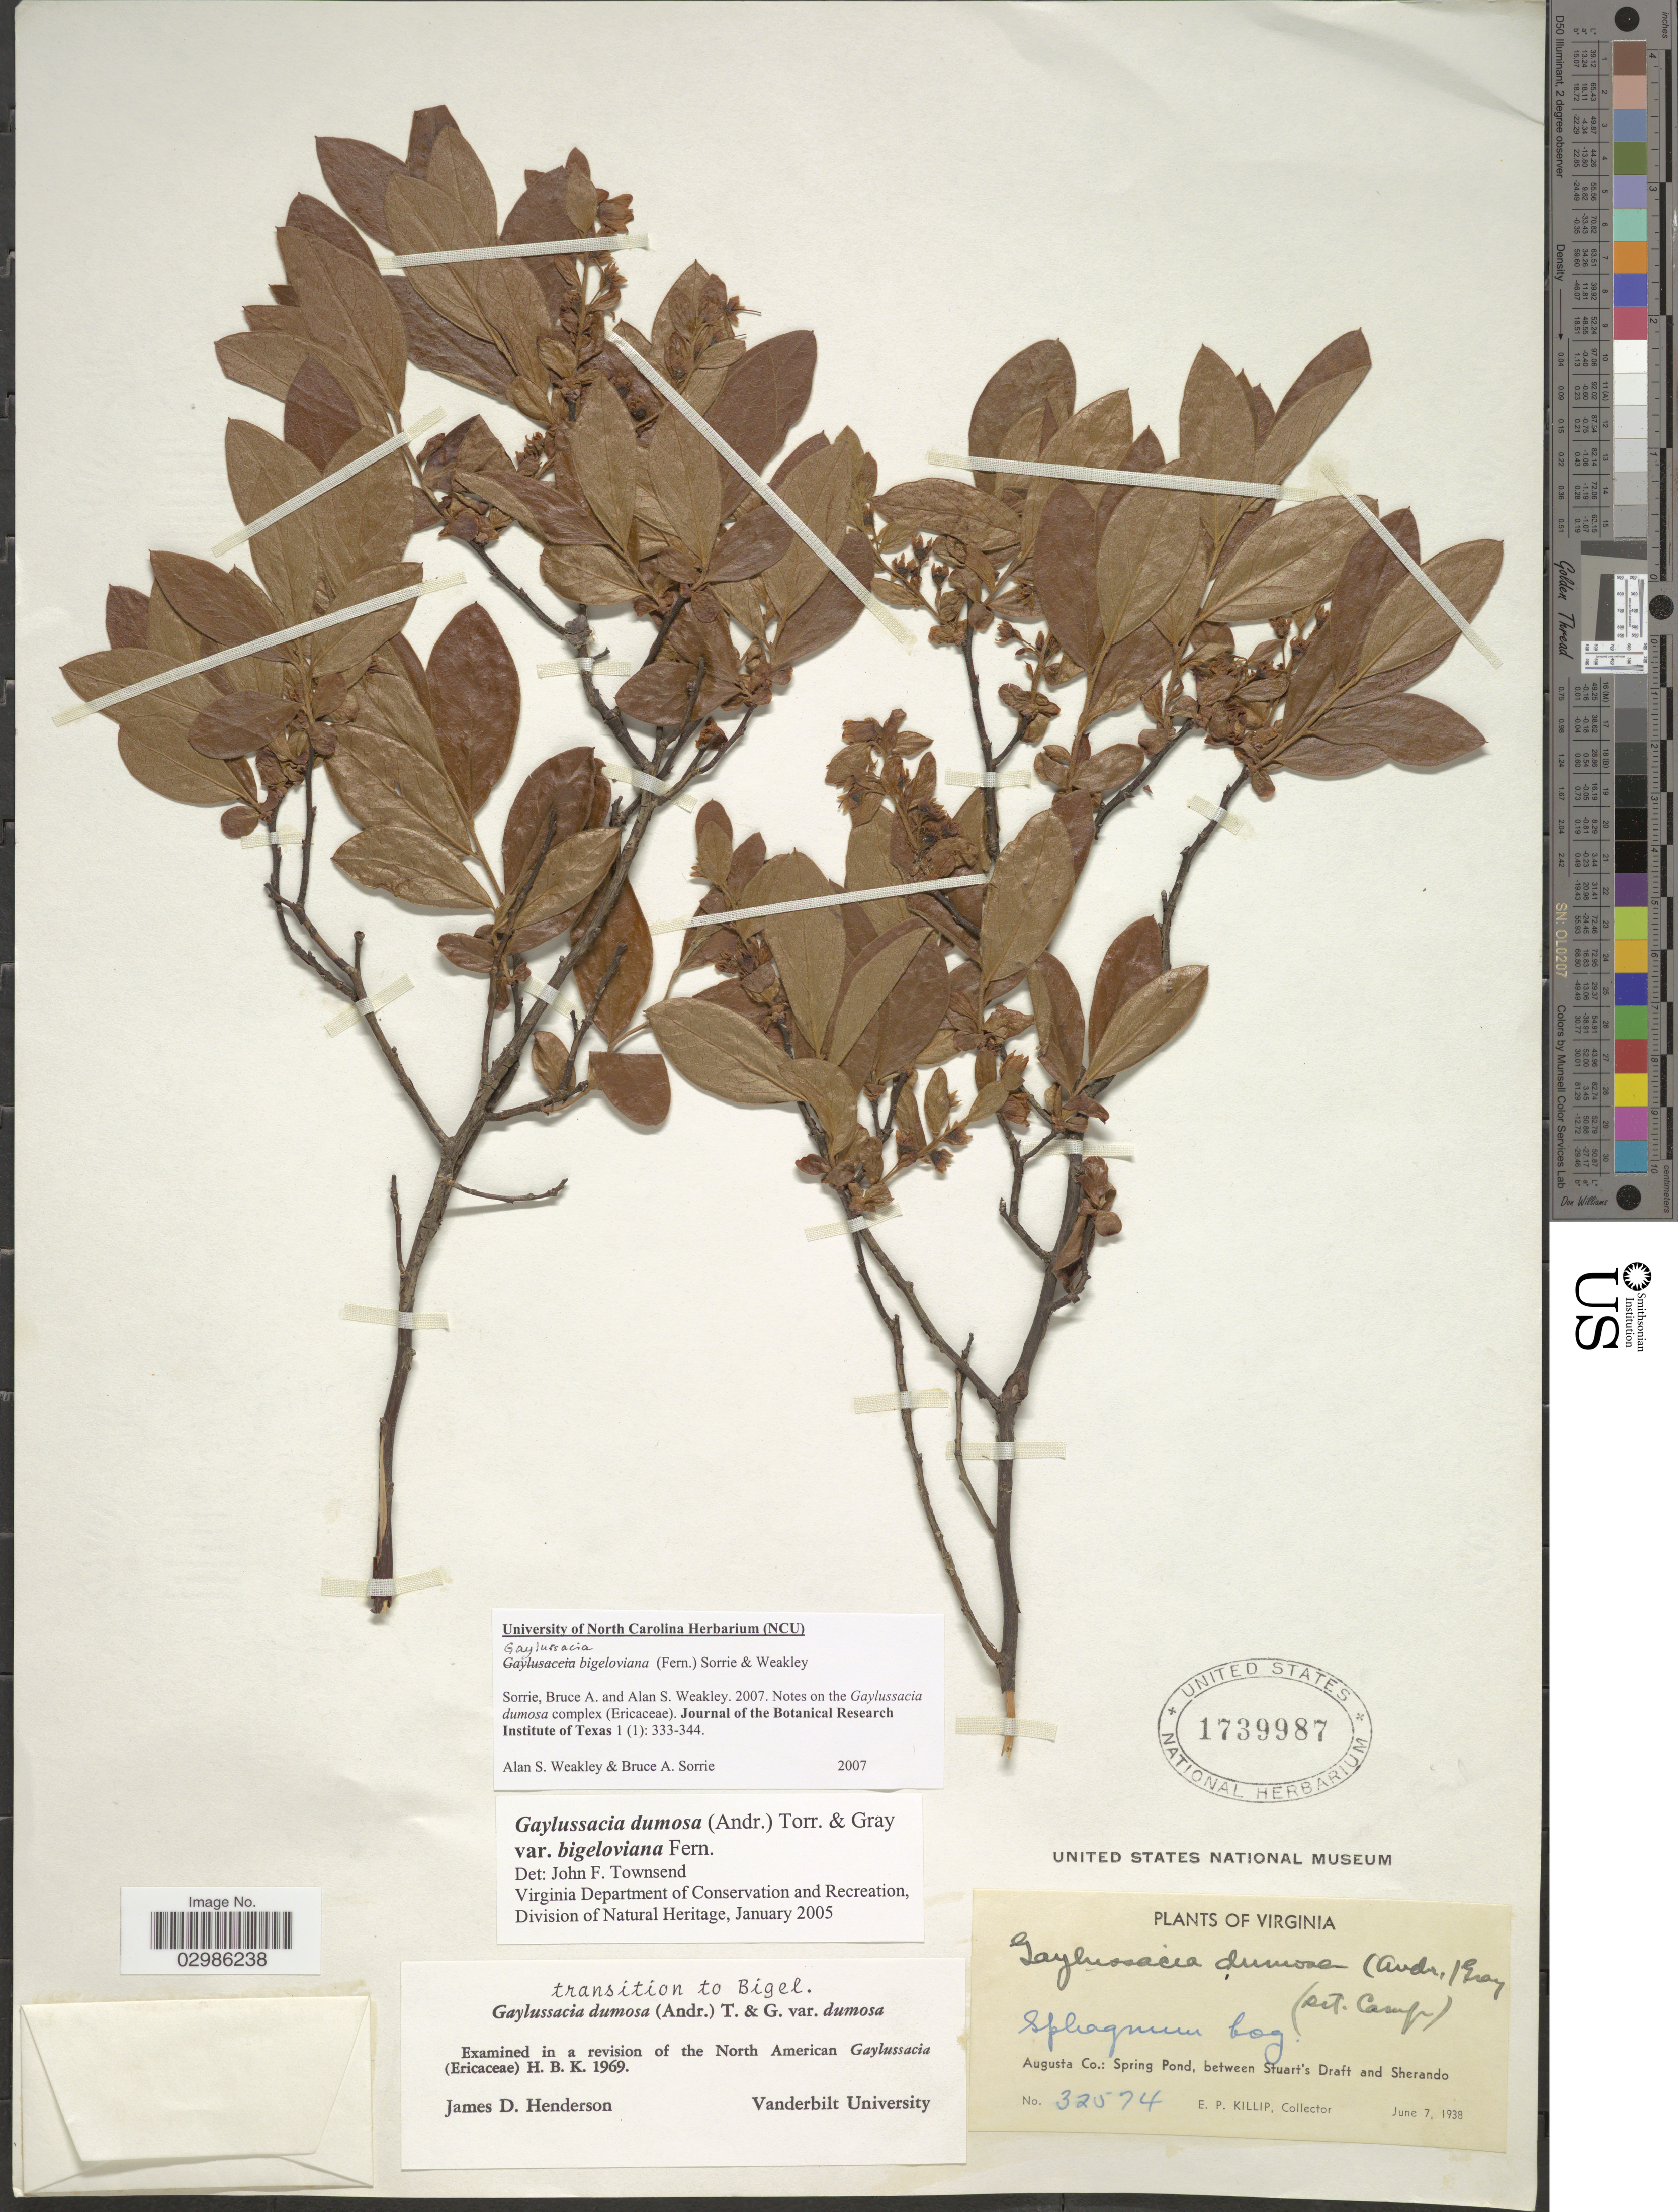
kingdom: Plantae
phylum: Tracheophyta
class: Magnoliopsida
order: Ericales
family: Ericaceae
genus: Gaylussacia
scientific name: Gaylussacia dumosa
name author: (Andrews) Torr. & A. Gray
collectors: E. P. Killip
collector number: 32574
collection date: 1938-06-07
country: United States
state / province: Virginia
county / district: Augusta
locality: Augusta Co.: Spring Pond, between Stuart's Draft and Sherando.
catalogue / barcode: US 1739987